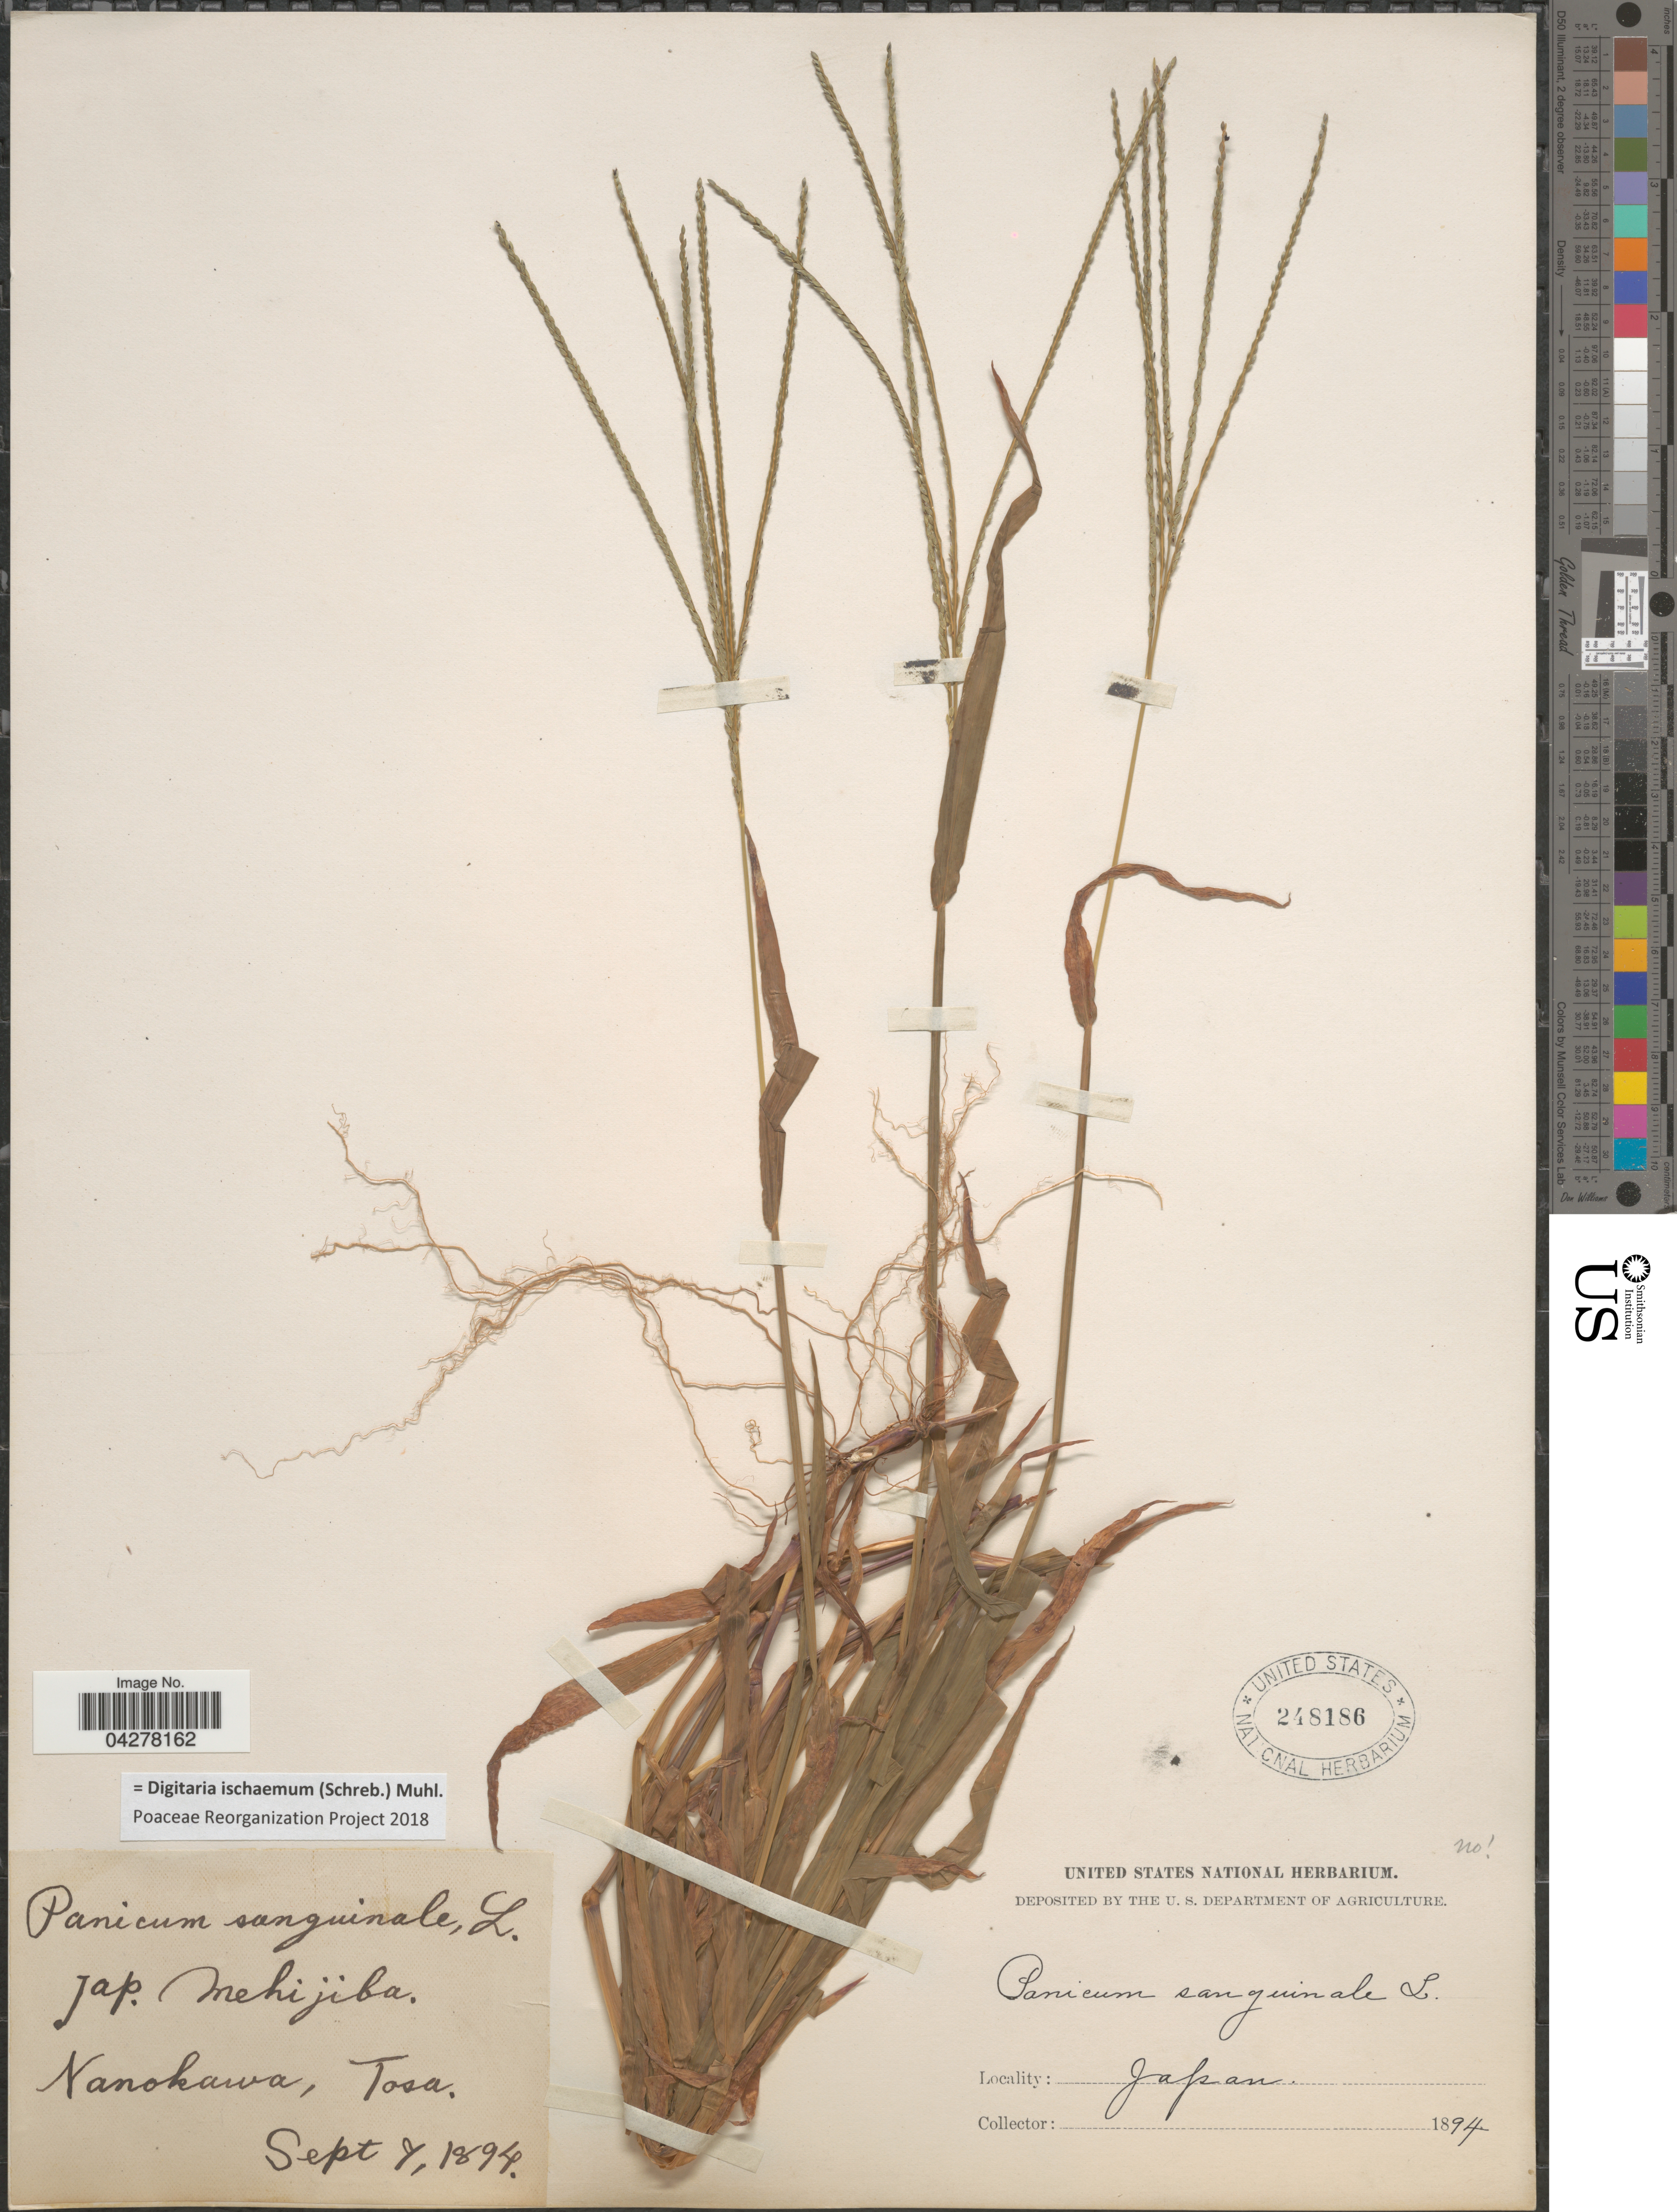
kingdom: Plantae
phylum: Tracheophyta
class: Liliopsida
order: Poales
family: Poaceae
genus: Digitaria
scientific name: Digitaria ischaemum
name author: (Schreber) Schreber ex Muhl.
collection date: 1894-09-07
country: Japan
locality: Nanokawa, Tosa.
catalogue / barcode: US 248186